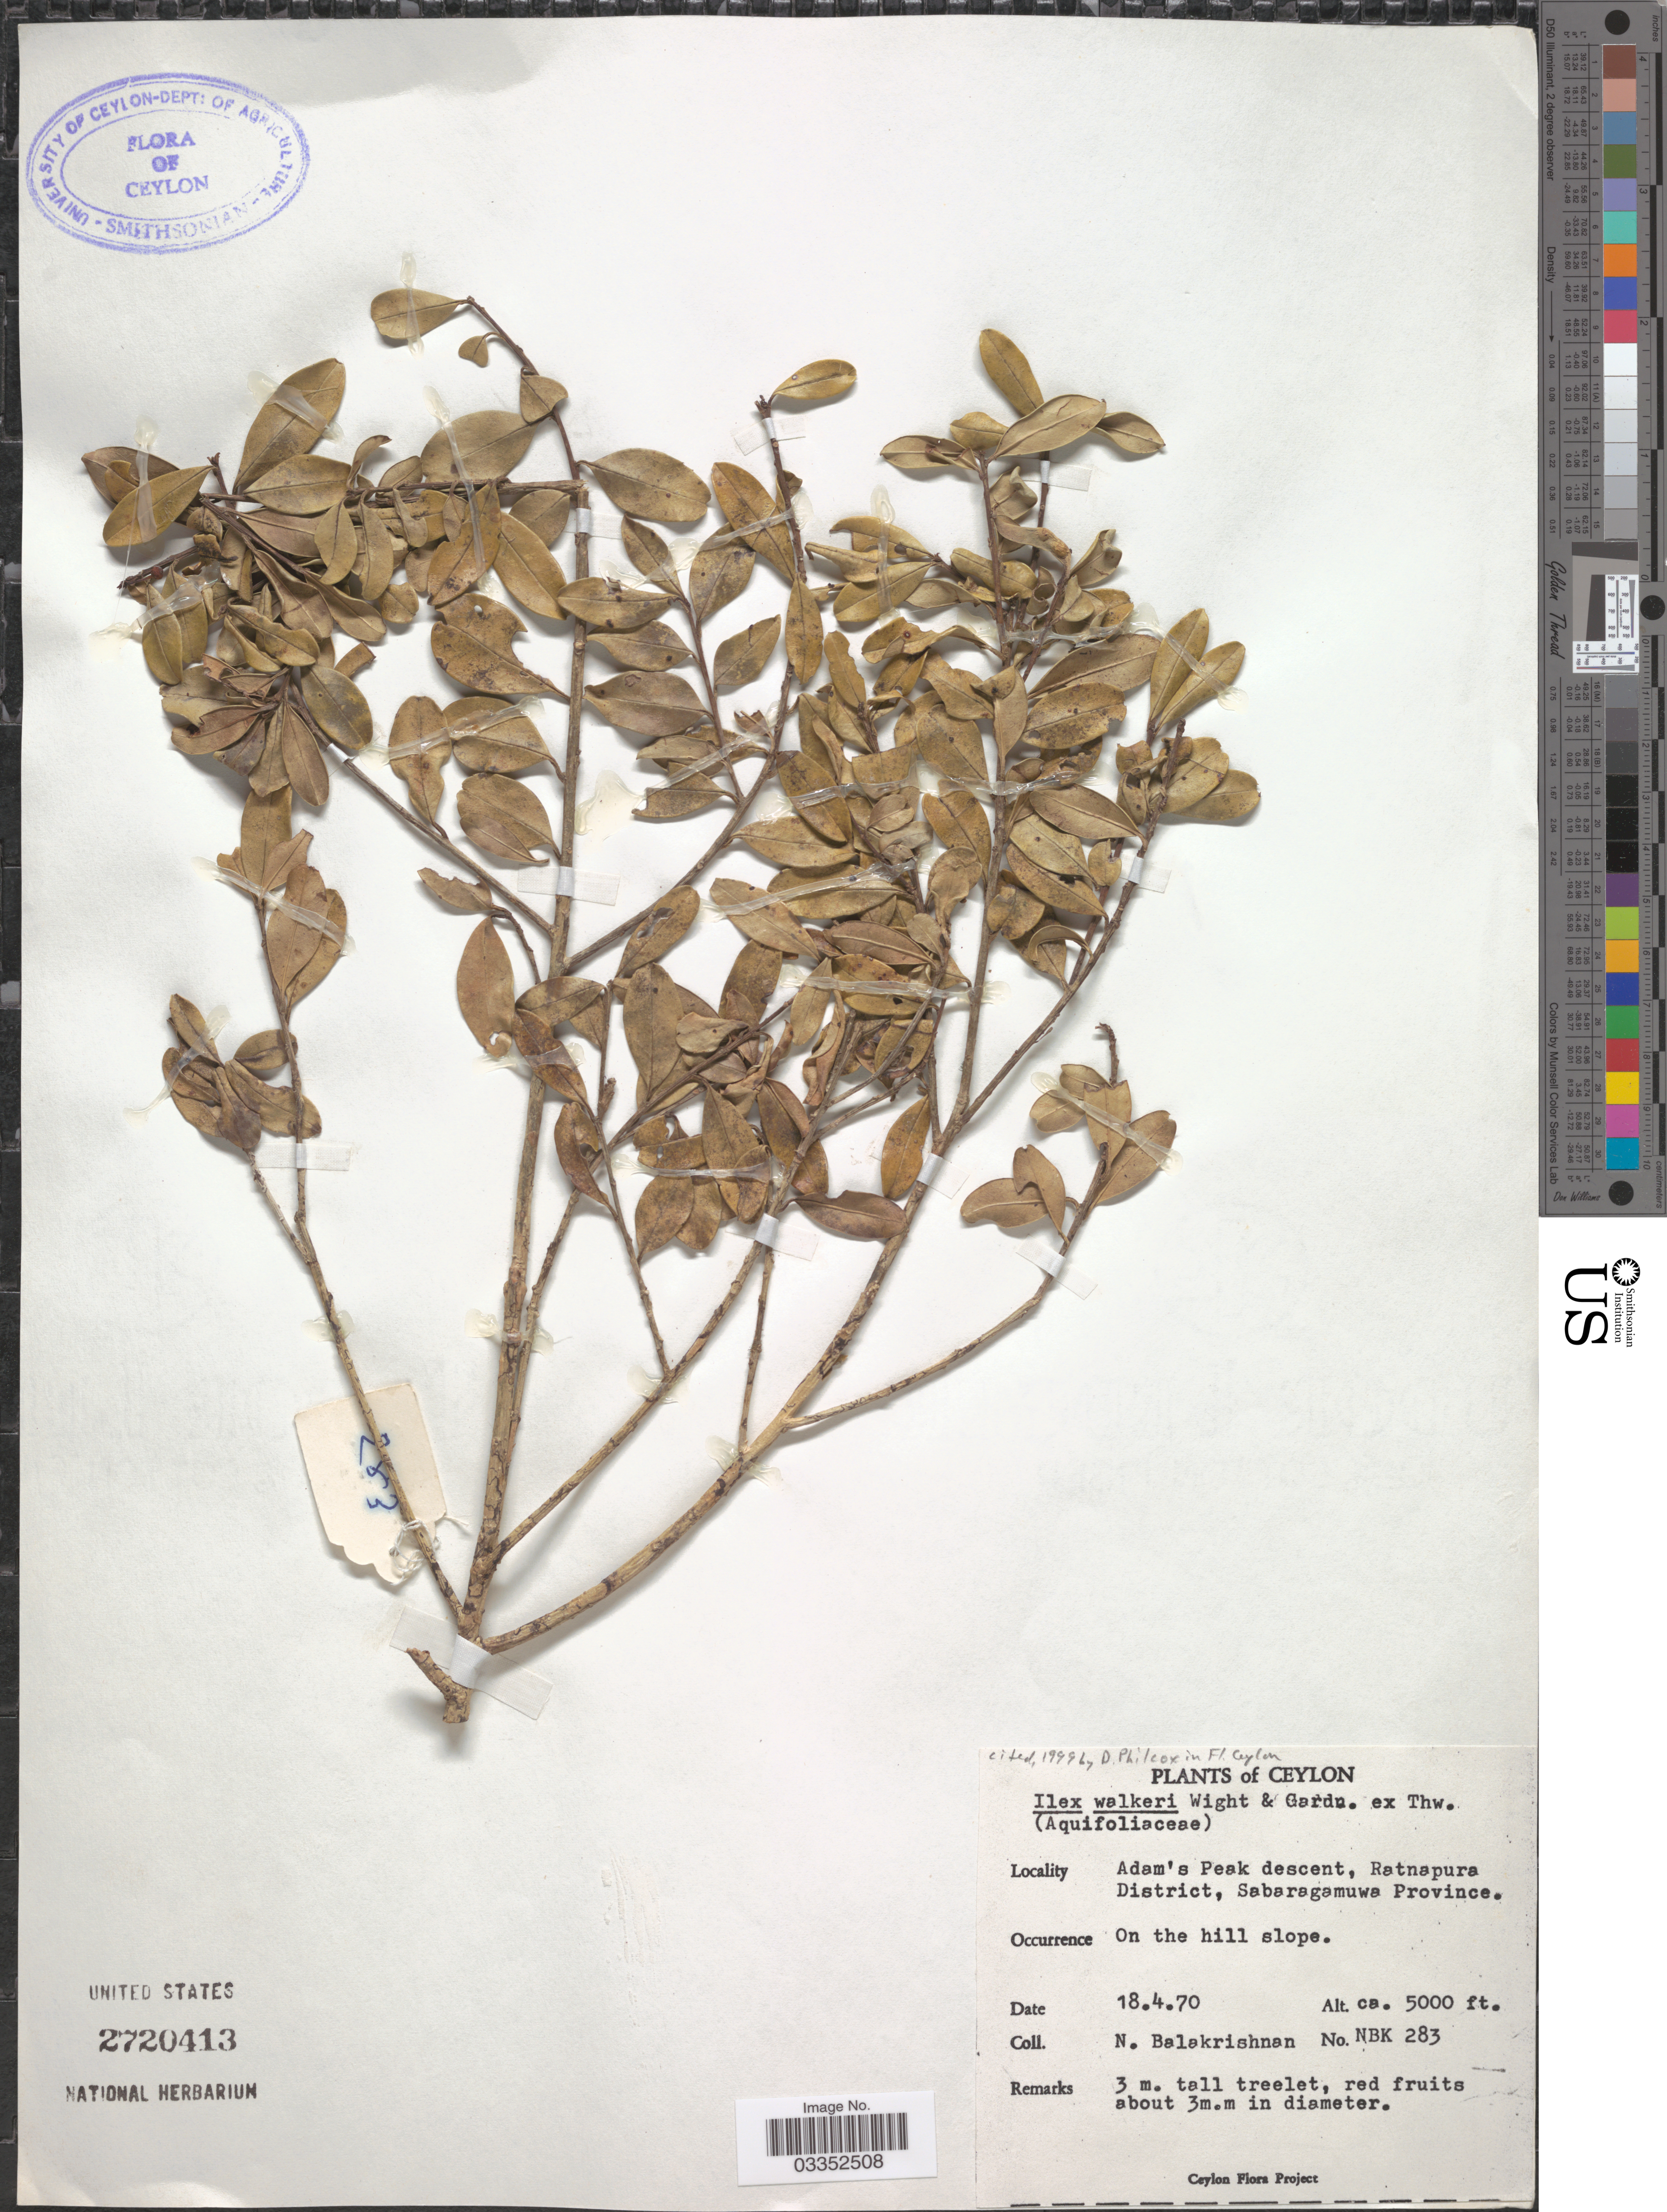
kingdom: Plantae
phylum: Tracheophyta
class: Magnoliopsida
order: Aquifoliales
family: Aquifoliaceae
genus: Ilex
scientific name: Ilex walkeri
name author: W. Wight & Gardner ex Thwaites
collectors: N. Balakrishnan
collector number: NBK283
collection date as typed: Transcribed d/m/y: 18/4/70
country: Sri Lanka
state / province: Sabaragamuwa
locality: Ceylon, Adam's Peak descent, Ratnapura District.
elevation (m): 1524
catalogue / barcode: US 2720413